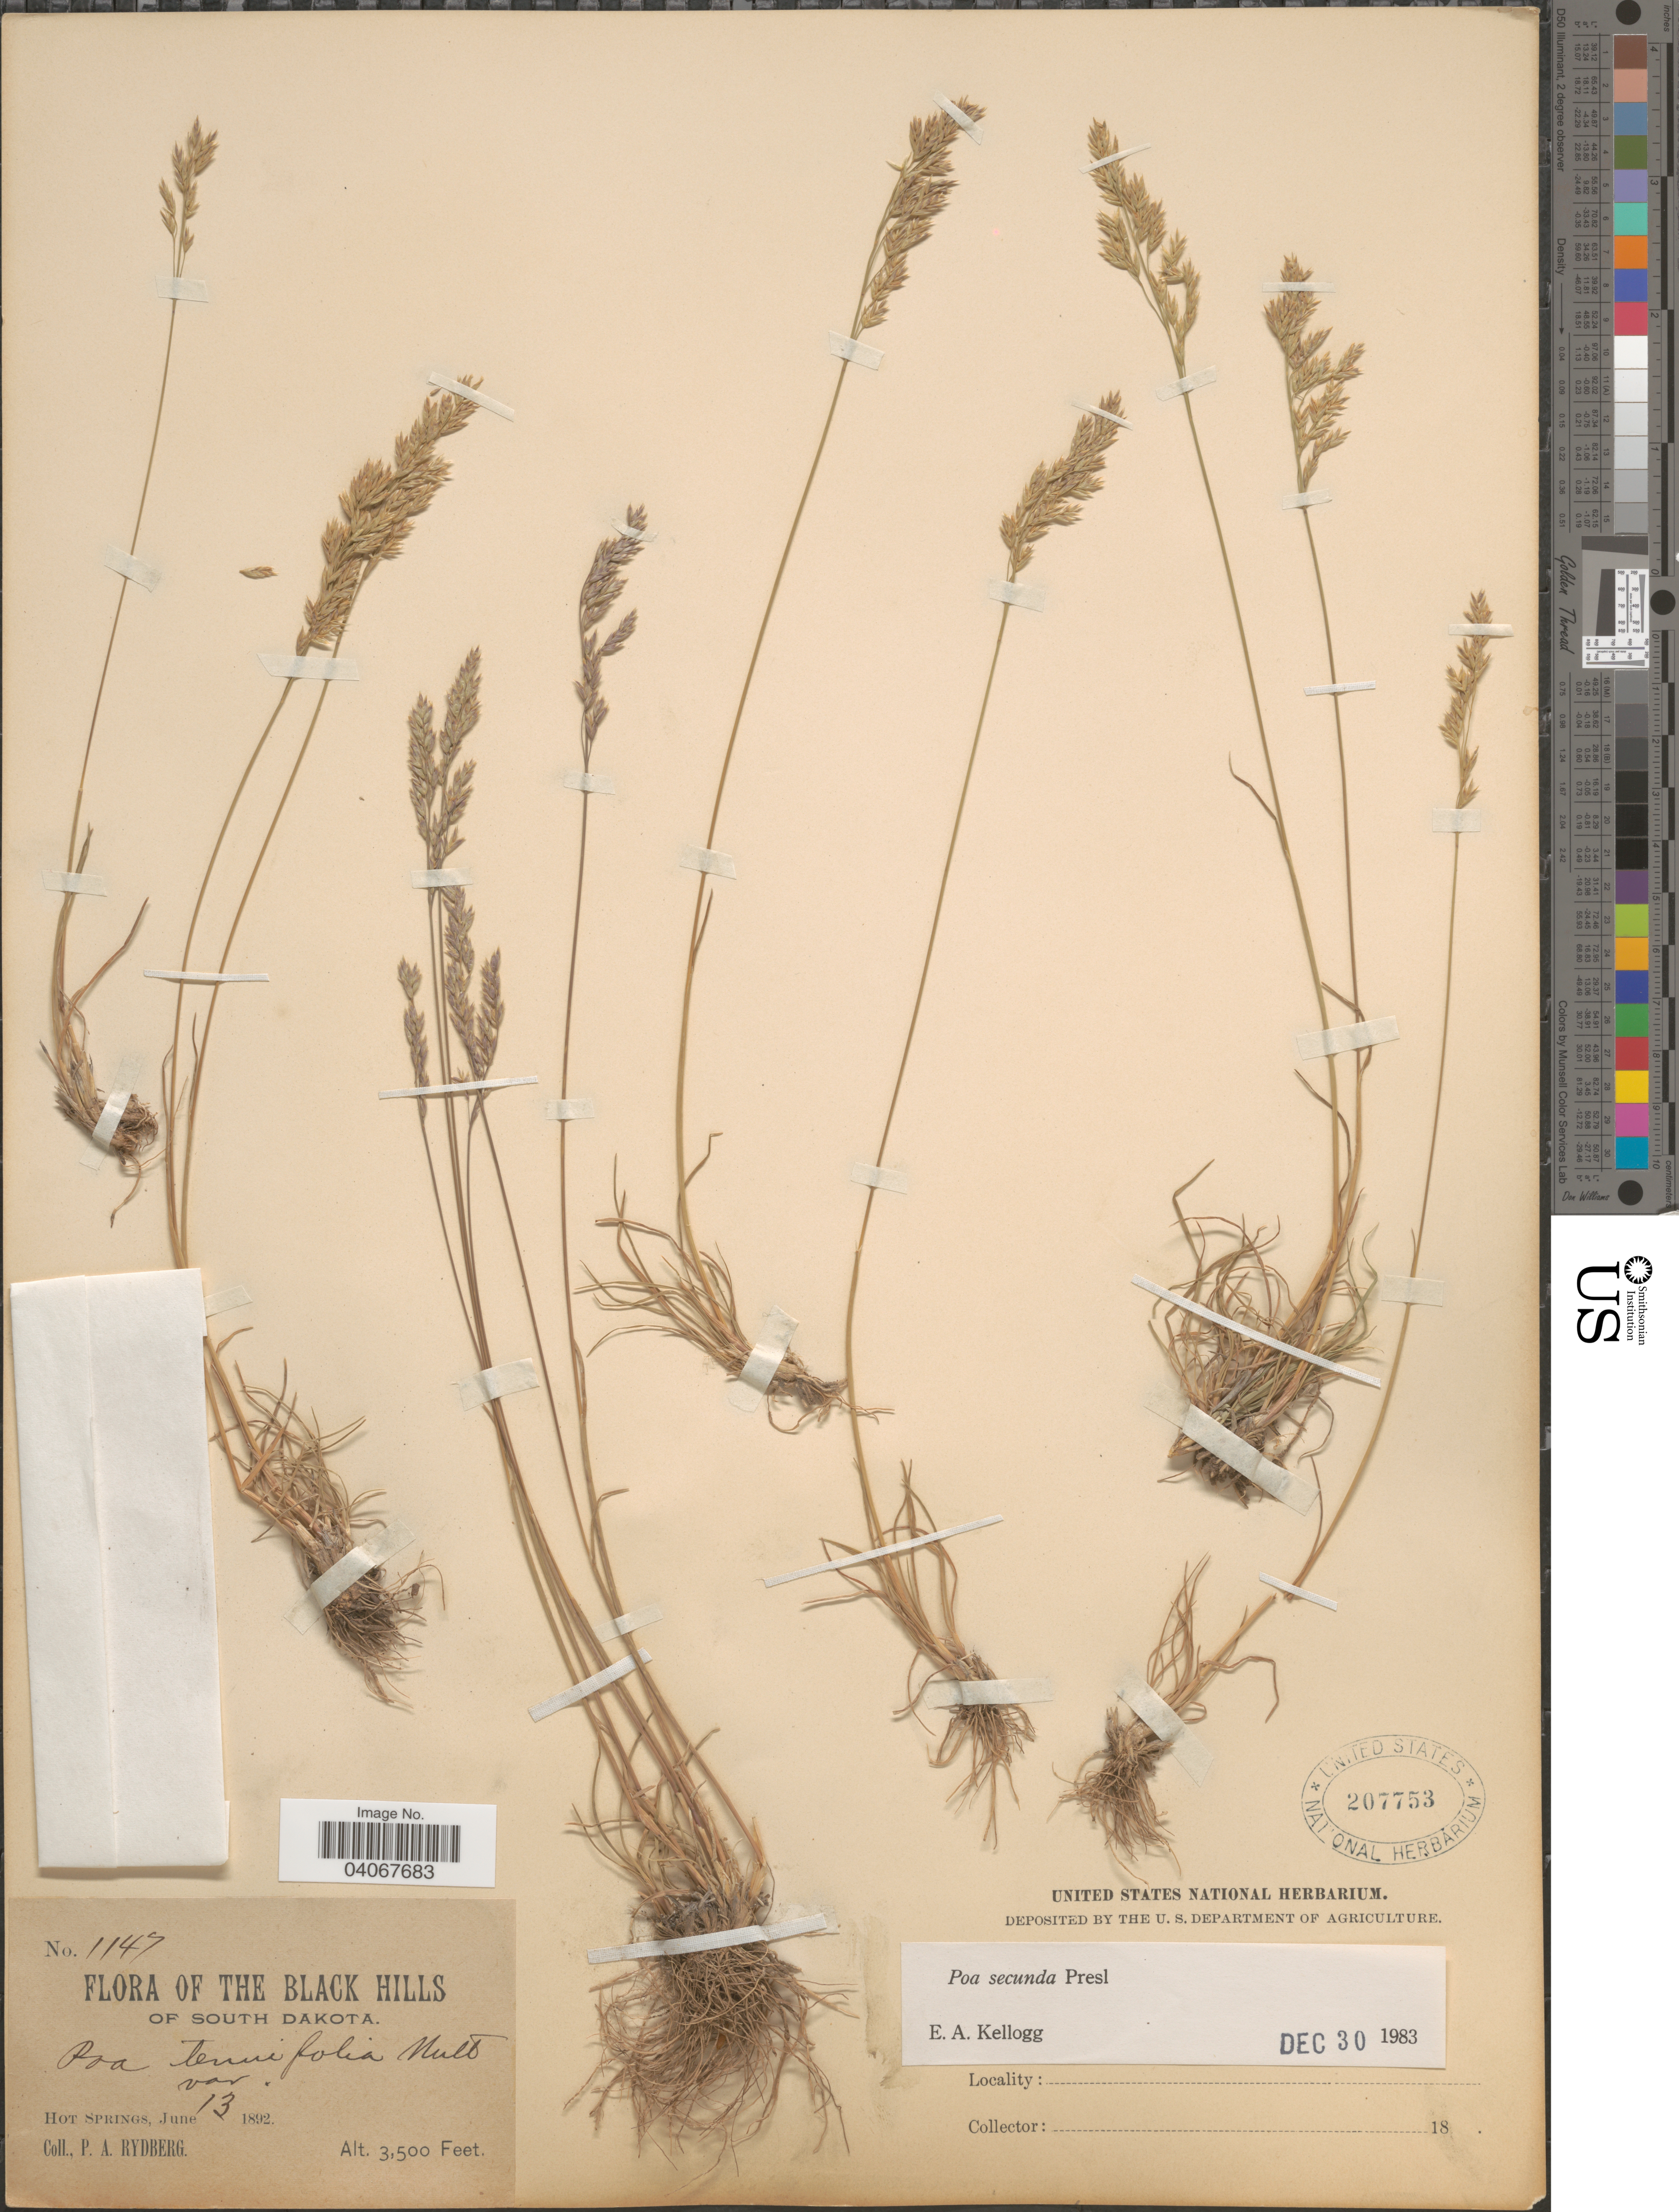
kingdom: Plantae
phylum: Tracheophyta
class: Liliopsida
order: Poales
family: Poaceae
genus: Poa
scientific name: Poa secunda subsp. secunda var. secunda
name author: J. Presl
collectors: P. A. Rydberg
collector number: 1147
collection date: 1892-06-13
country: United States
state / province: South Dakota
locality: The Black Hills of South Dakota. Hot Springs.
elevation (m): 1067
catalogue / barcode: US 207753